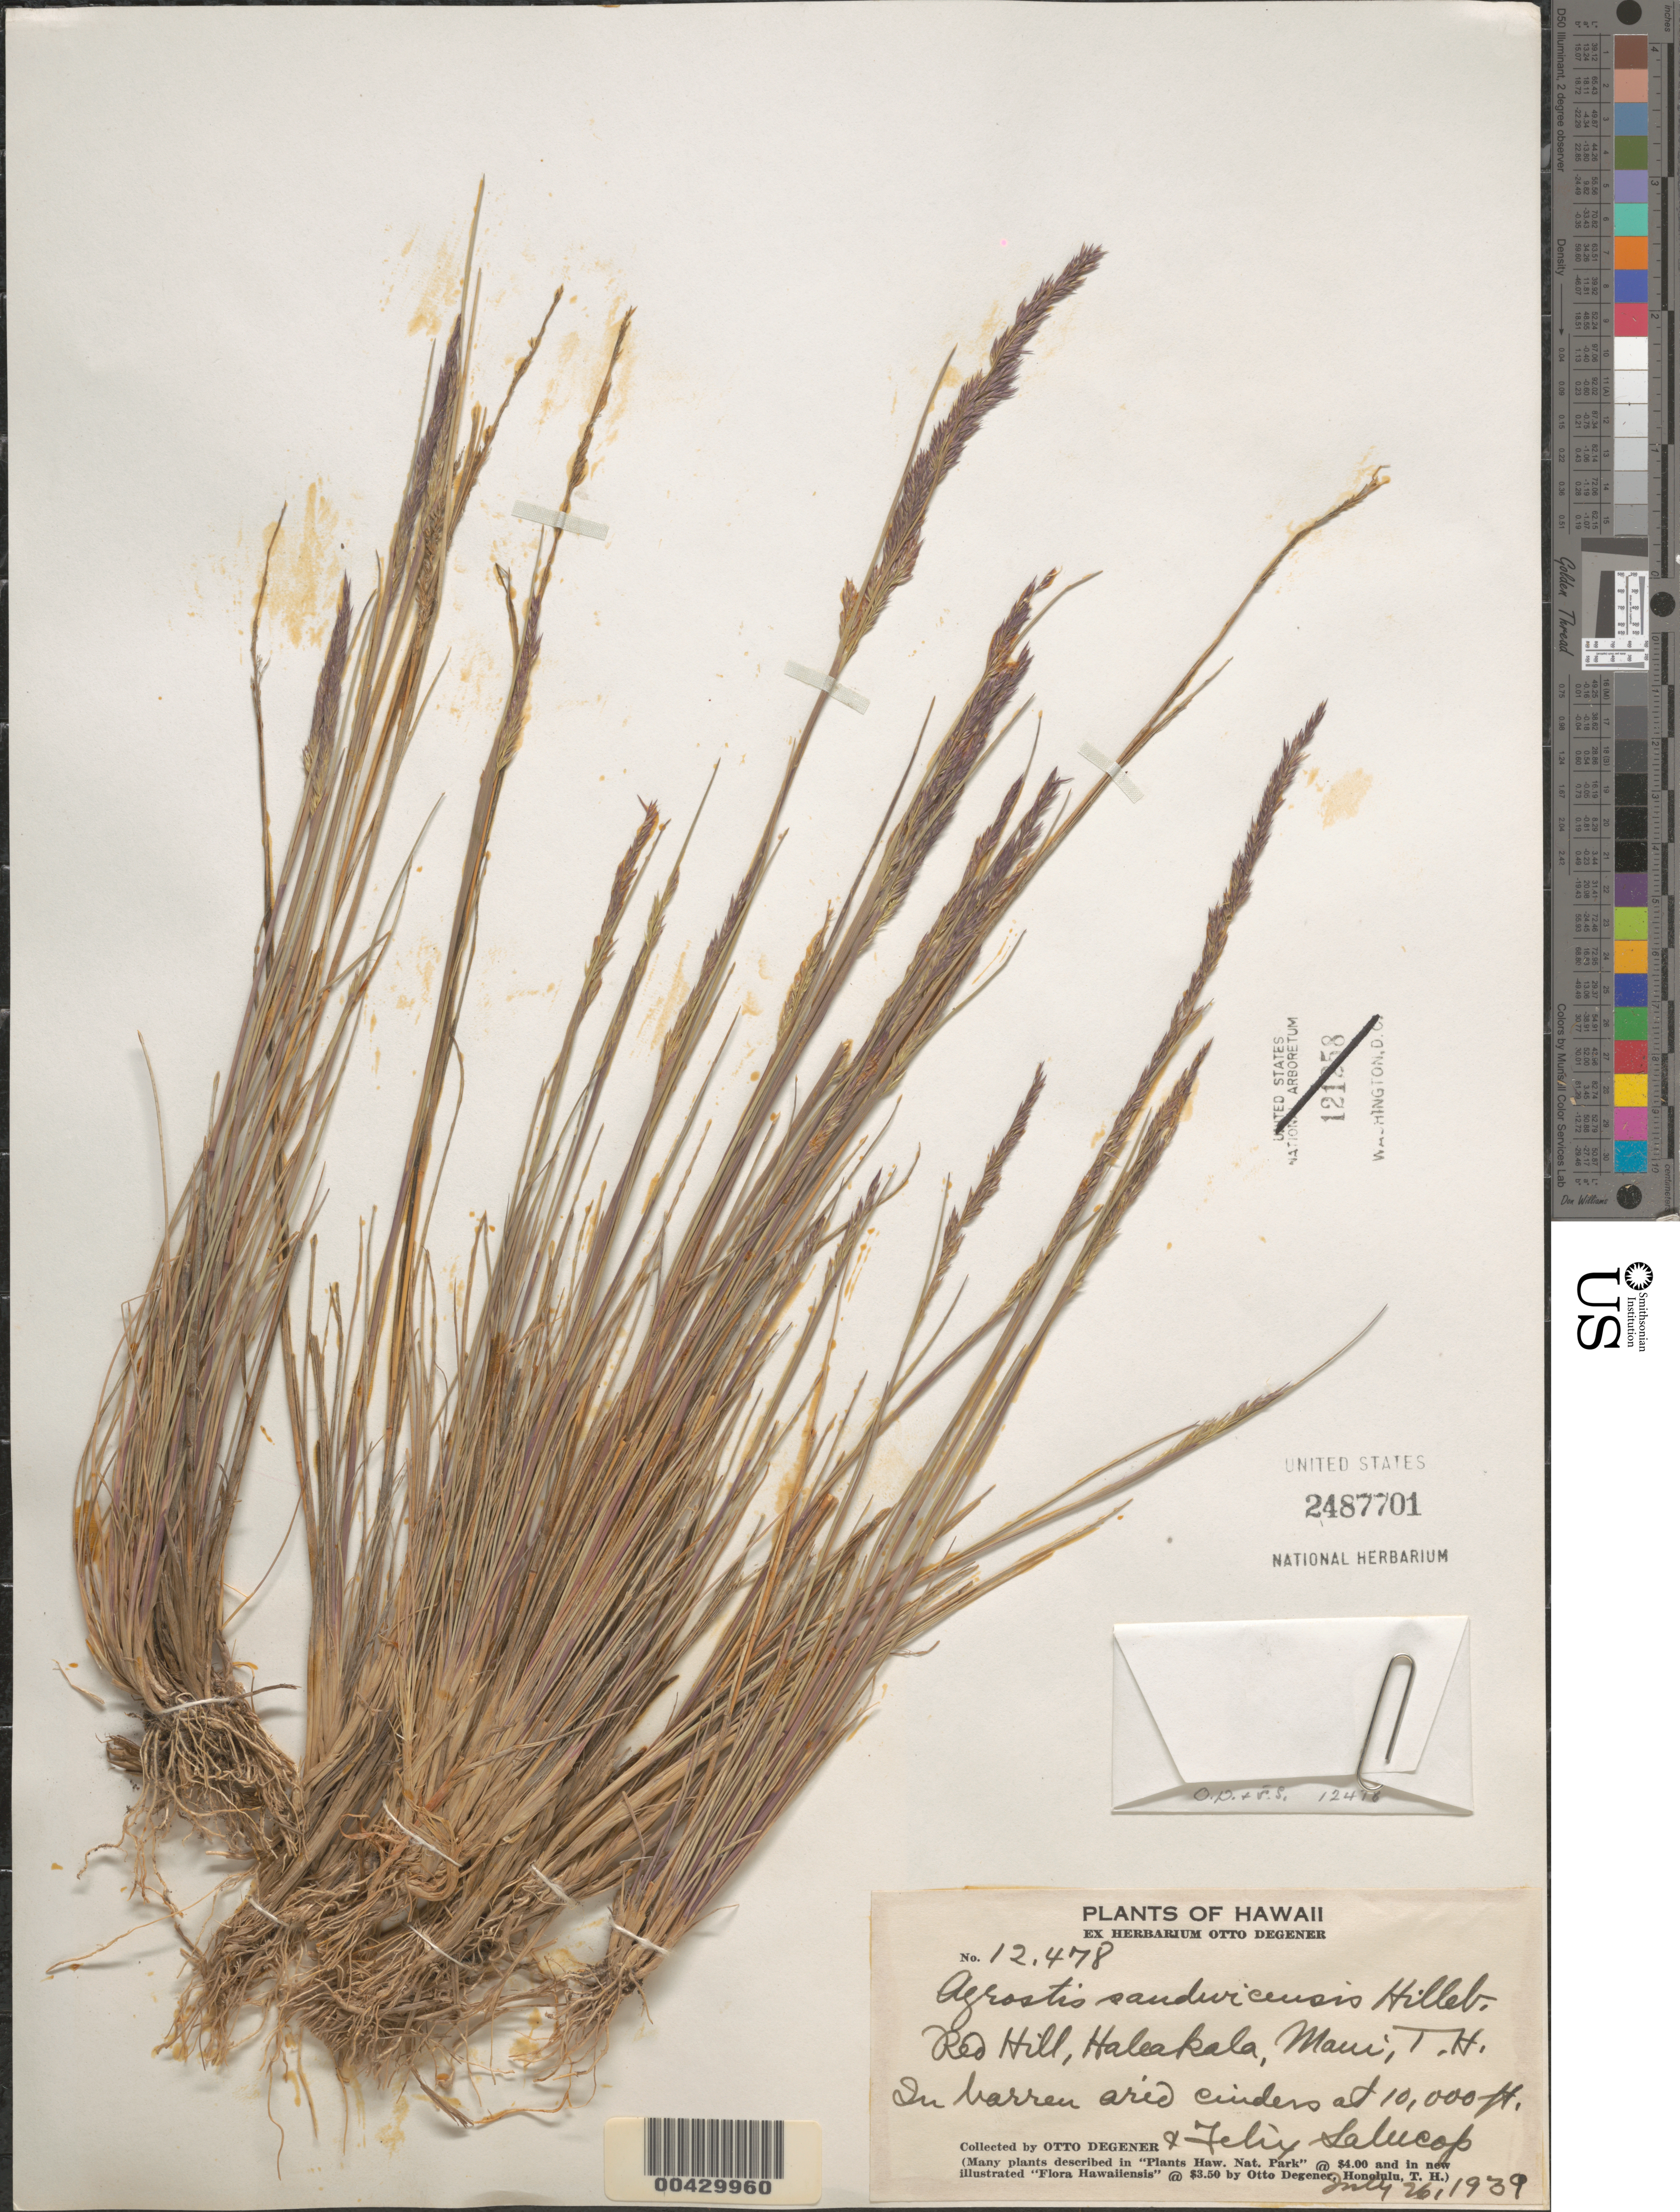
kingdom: Plantae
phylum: Tracheophyta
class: Liliopsida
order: Poales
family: Poaceae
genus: Agrostis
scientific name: Agrostis sandwicensis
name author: Hillebr.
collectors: O. Degener & F. Salucop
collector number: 12478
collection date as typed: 26 Jul 1939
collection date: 1939-07-26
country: United States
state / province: Hawaii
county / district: Maui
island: Maui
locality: Red Hill, Haleakala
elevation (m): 3048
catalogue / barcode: US 2487701